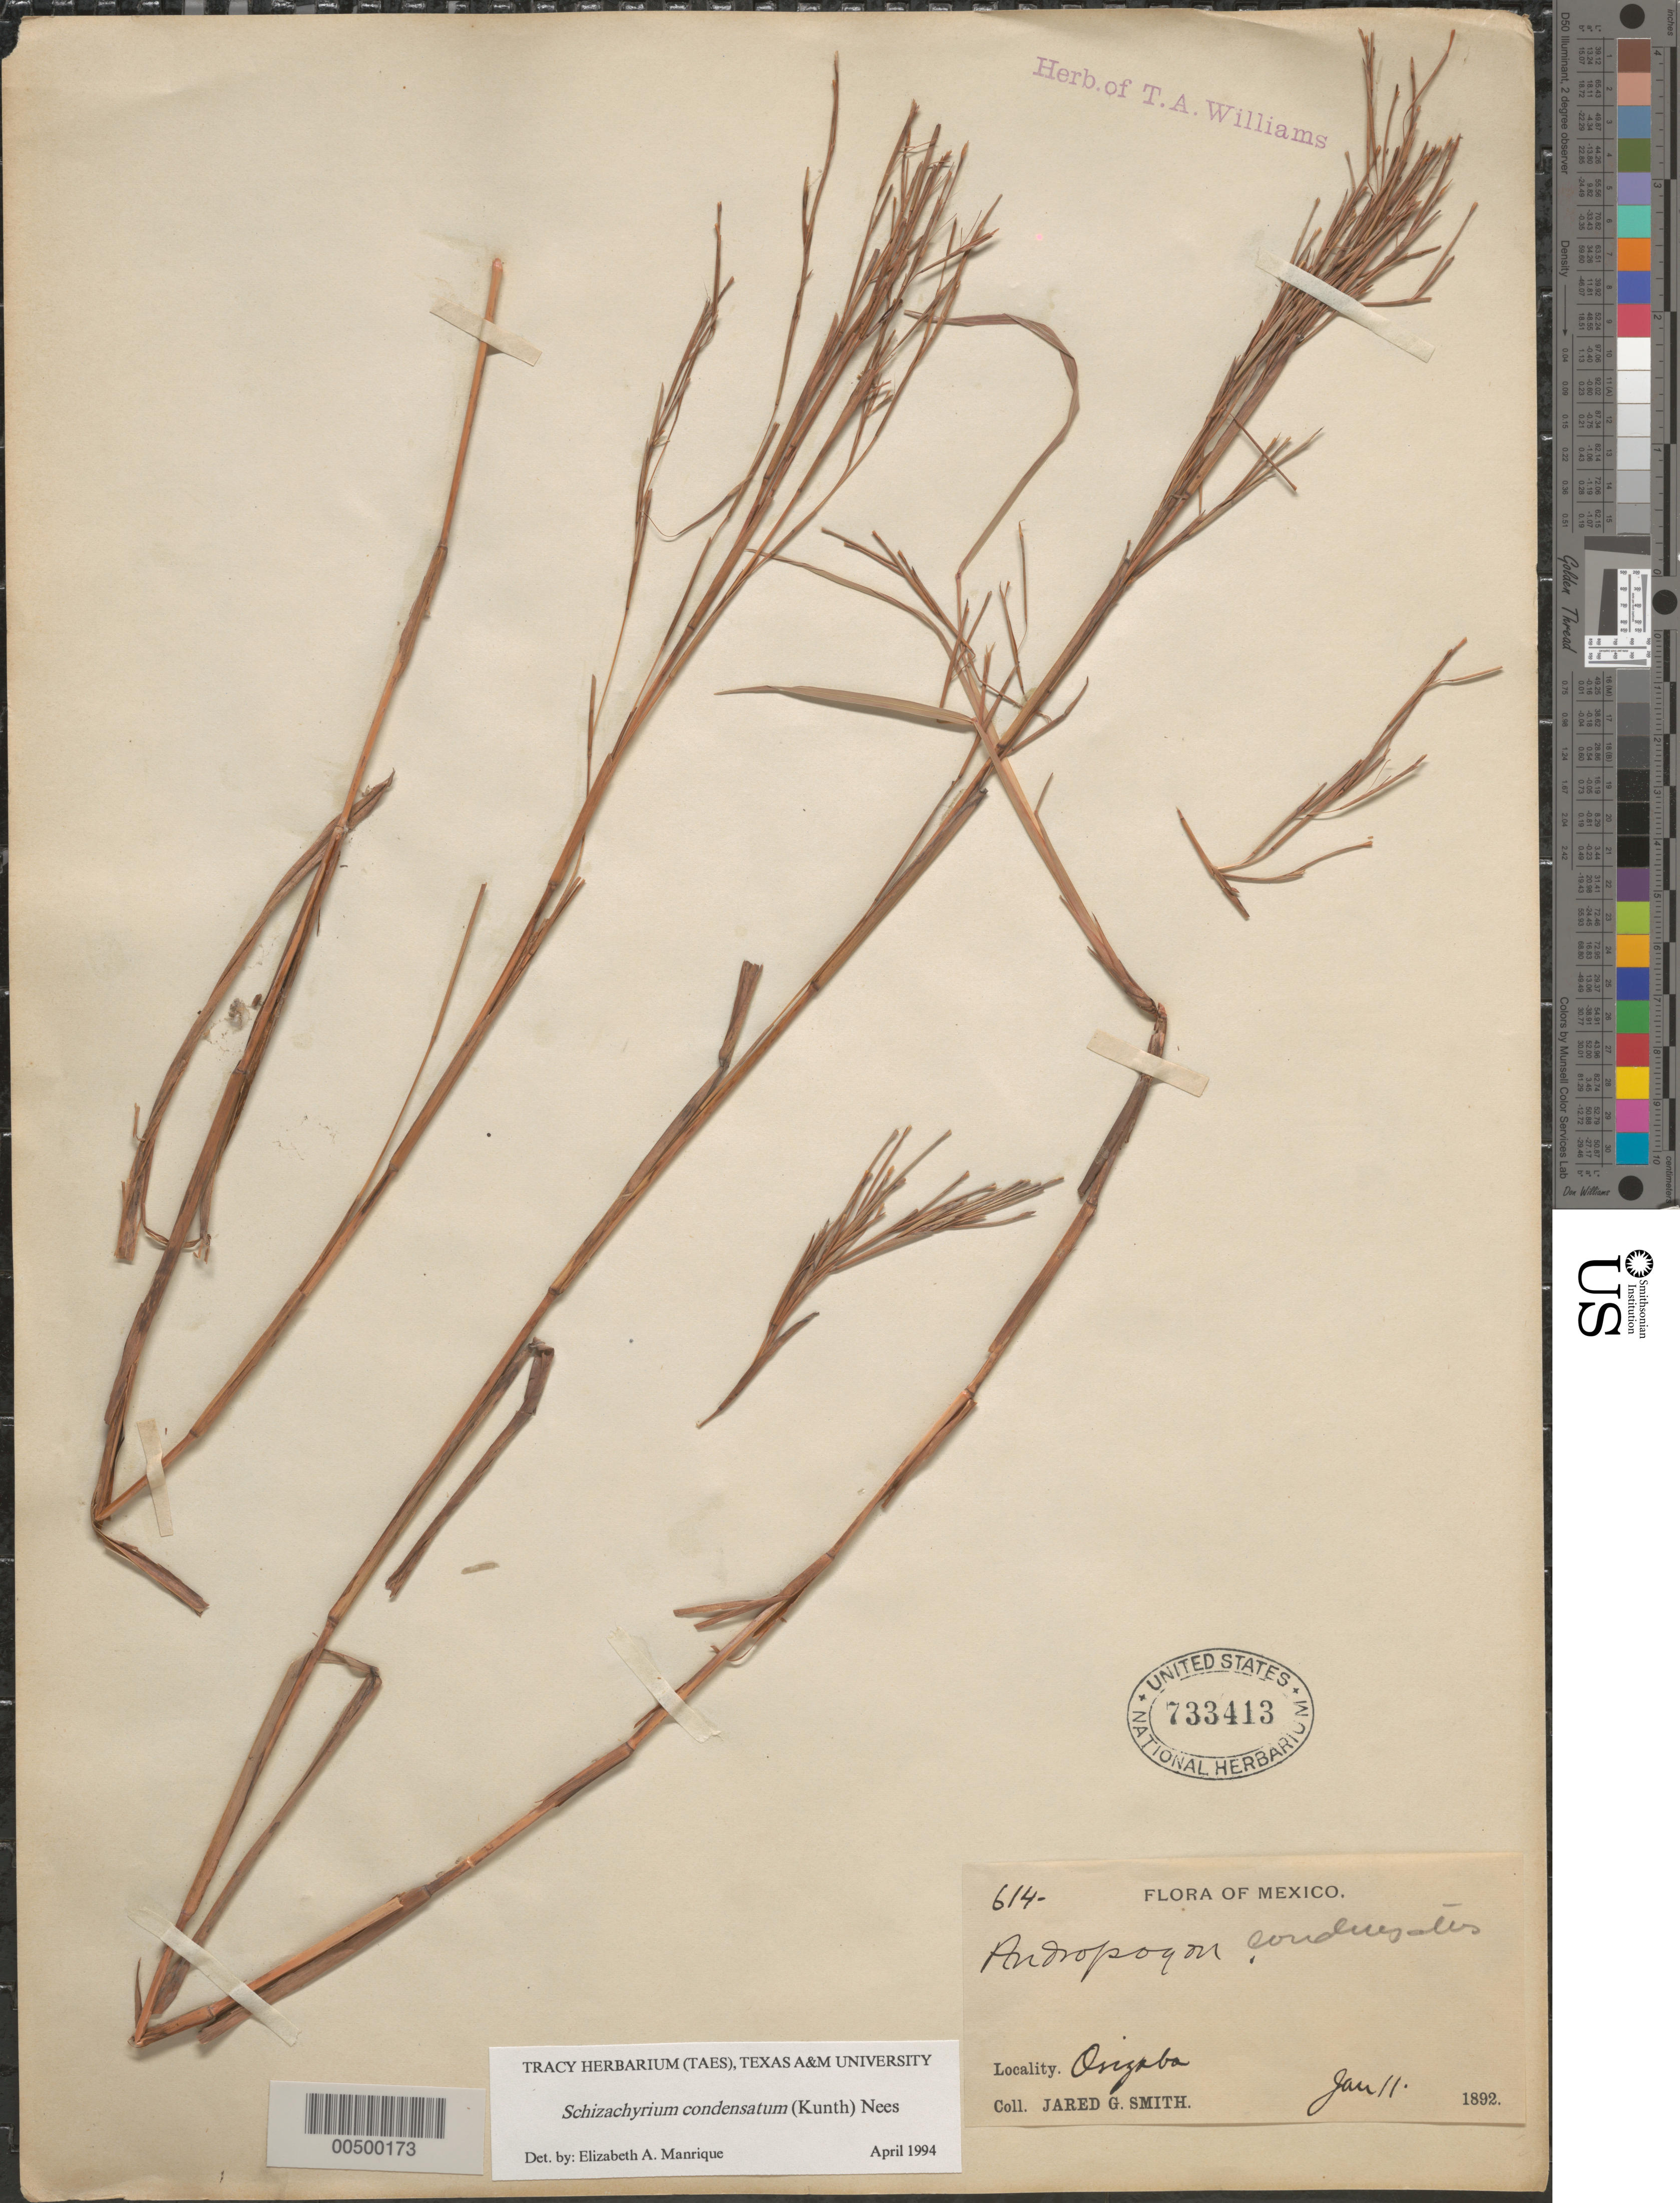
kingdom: Plantae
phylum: Tracheophyta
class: Liliopsida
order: Poales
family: Poaceae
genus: Schizachyrium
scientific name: Schizachyrium condensatum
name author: (Kunth) Nees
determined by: Manrique, E. A.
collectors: J. G. Smith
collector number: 614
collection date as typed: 11 Jan 1892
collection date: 1892-01-11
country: Mexico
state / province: Veracruz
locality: Orizaba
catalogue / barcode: US 733413